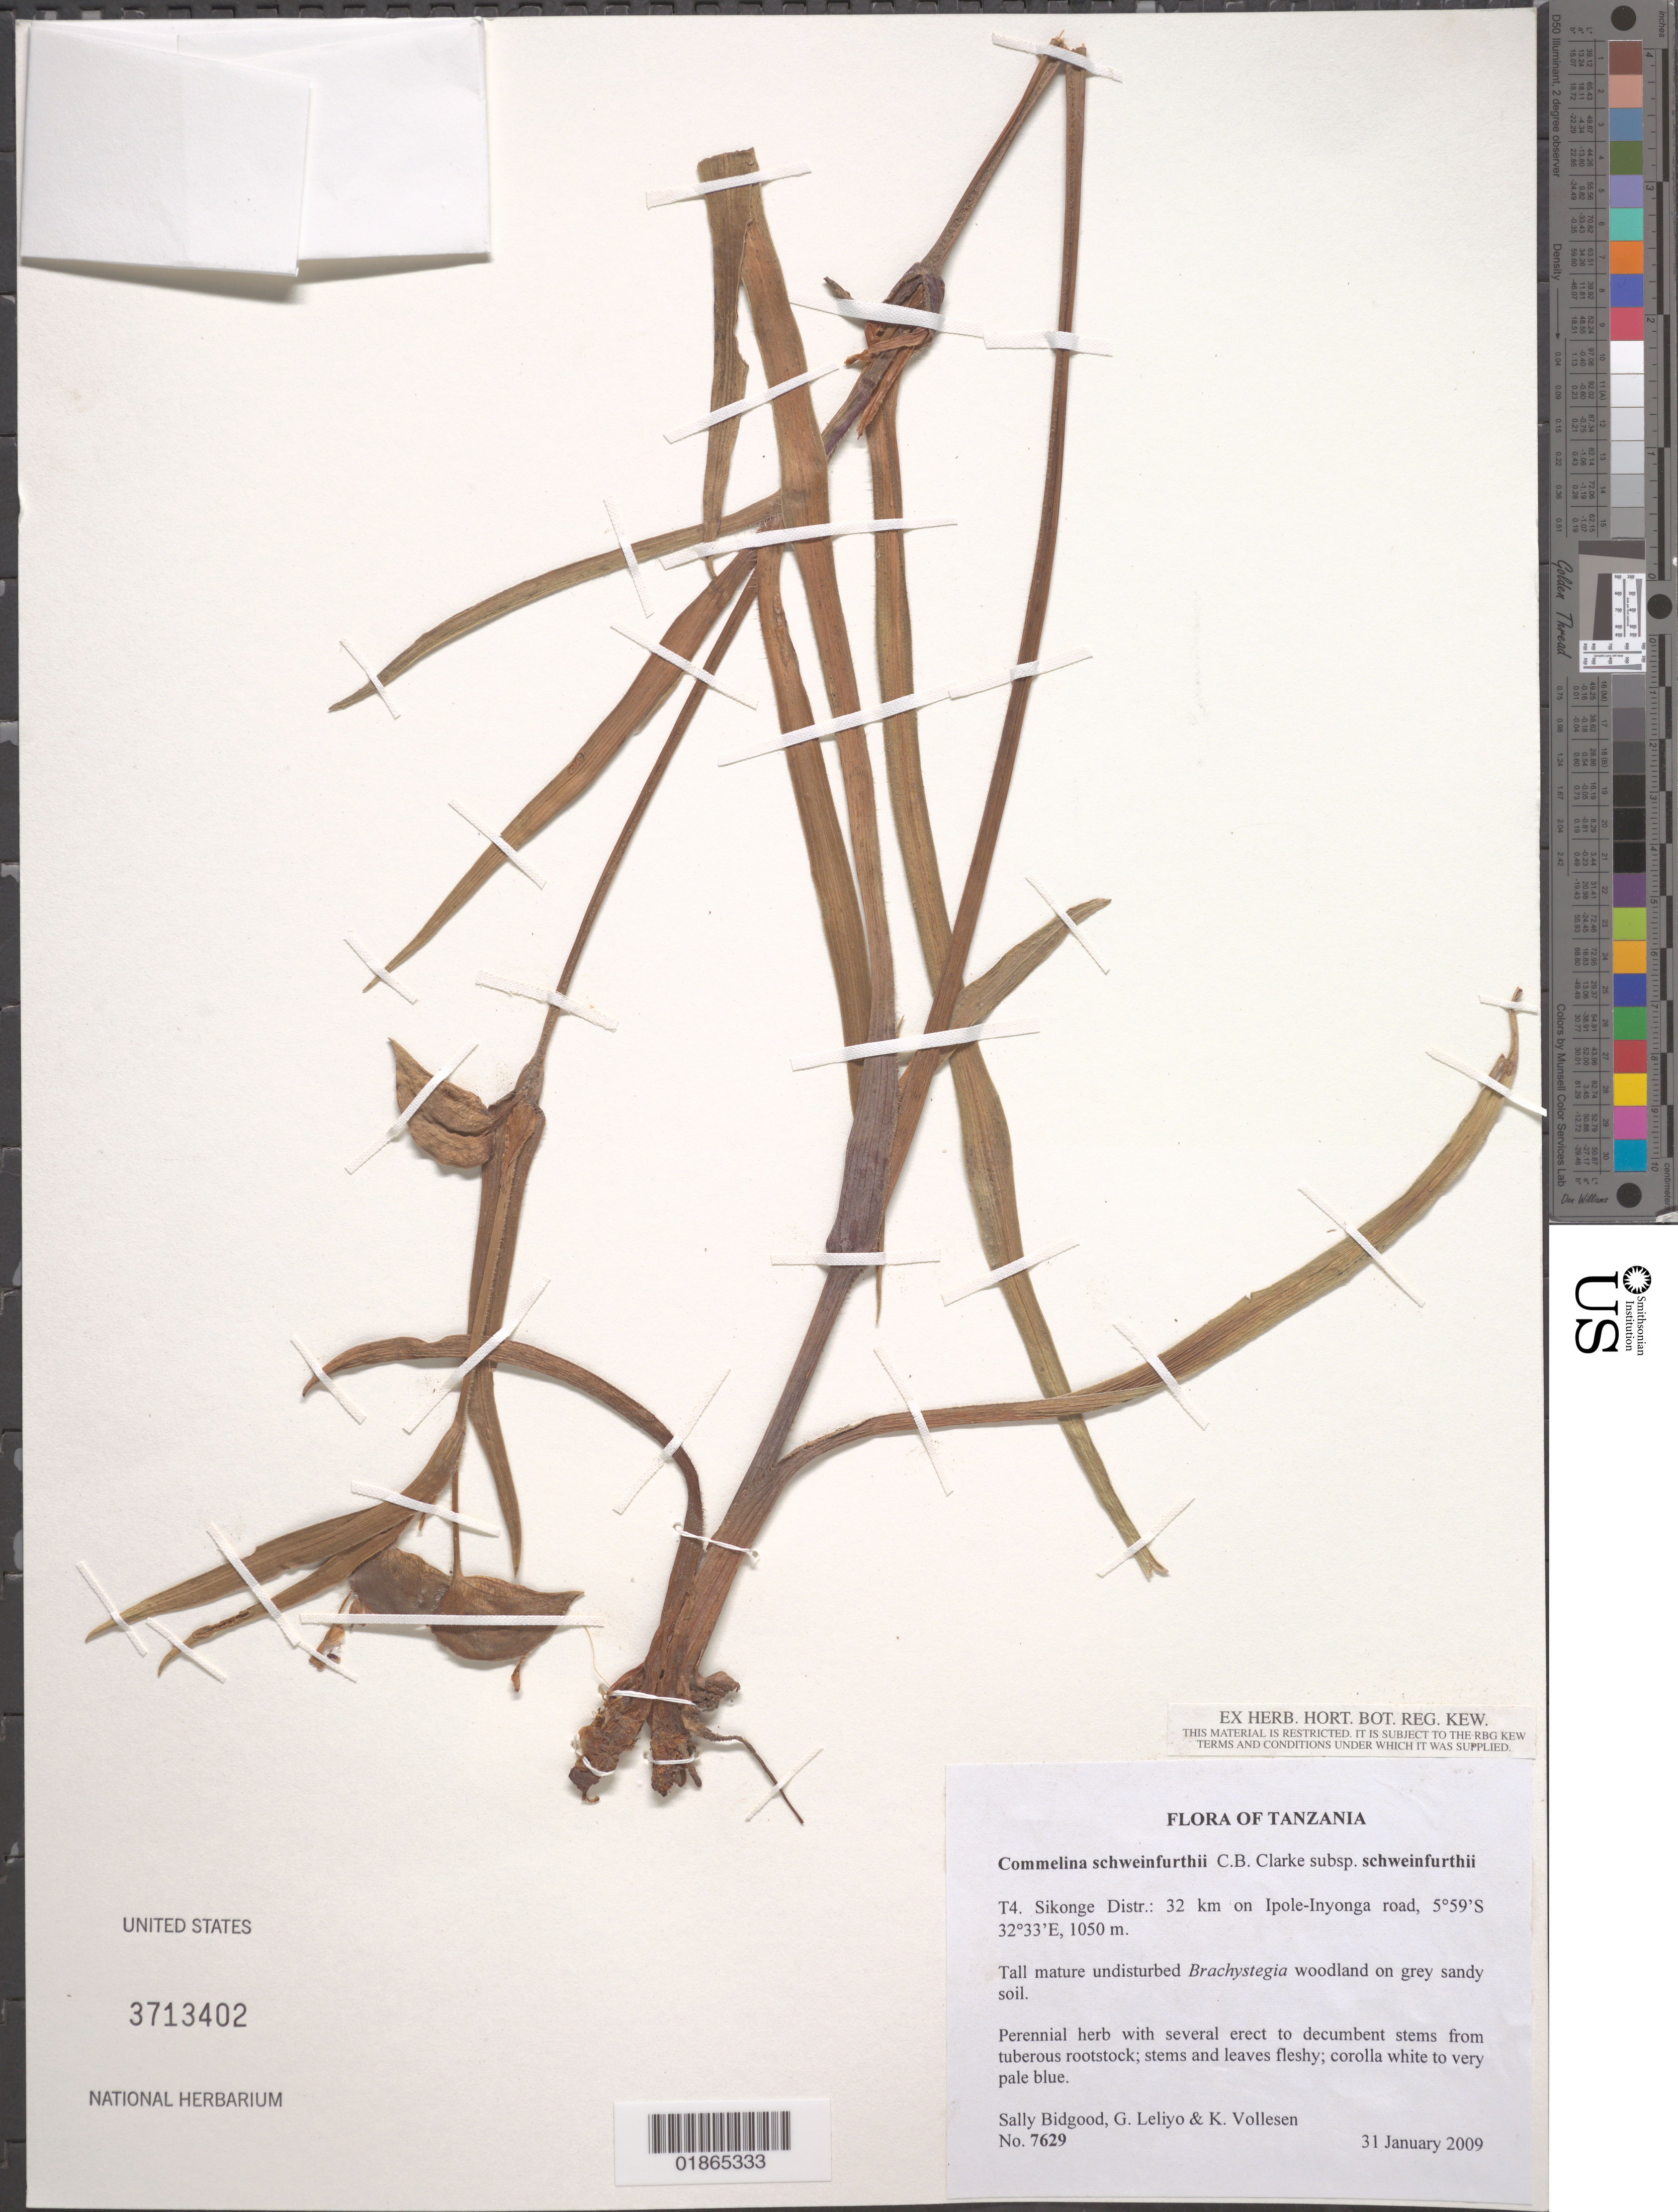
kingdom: Plantae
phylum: Tracheophyta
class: Liliopsida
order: Commelinales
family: Commelinaceae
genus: Commelina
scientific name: Commelina schweinfurthii subsp. schweinfurthii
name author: C.B. Clarke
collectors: S. Bidgood, G. Leliyo & K. Vollesen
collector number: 7629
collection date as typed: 31 January 2009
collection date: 2009-01-31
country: Tanzania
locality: T4. Sikonge Distr.: 32 km on Ipole-Inyonga road.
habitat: Tall mature undisturbed woodland on grey sandy soil.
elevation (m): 1050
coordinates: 5 59 S, 32 33 E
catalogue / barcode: US 3713402